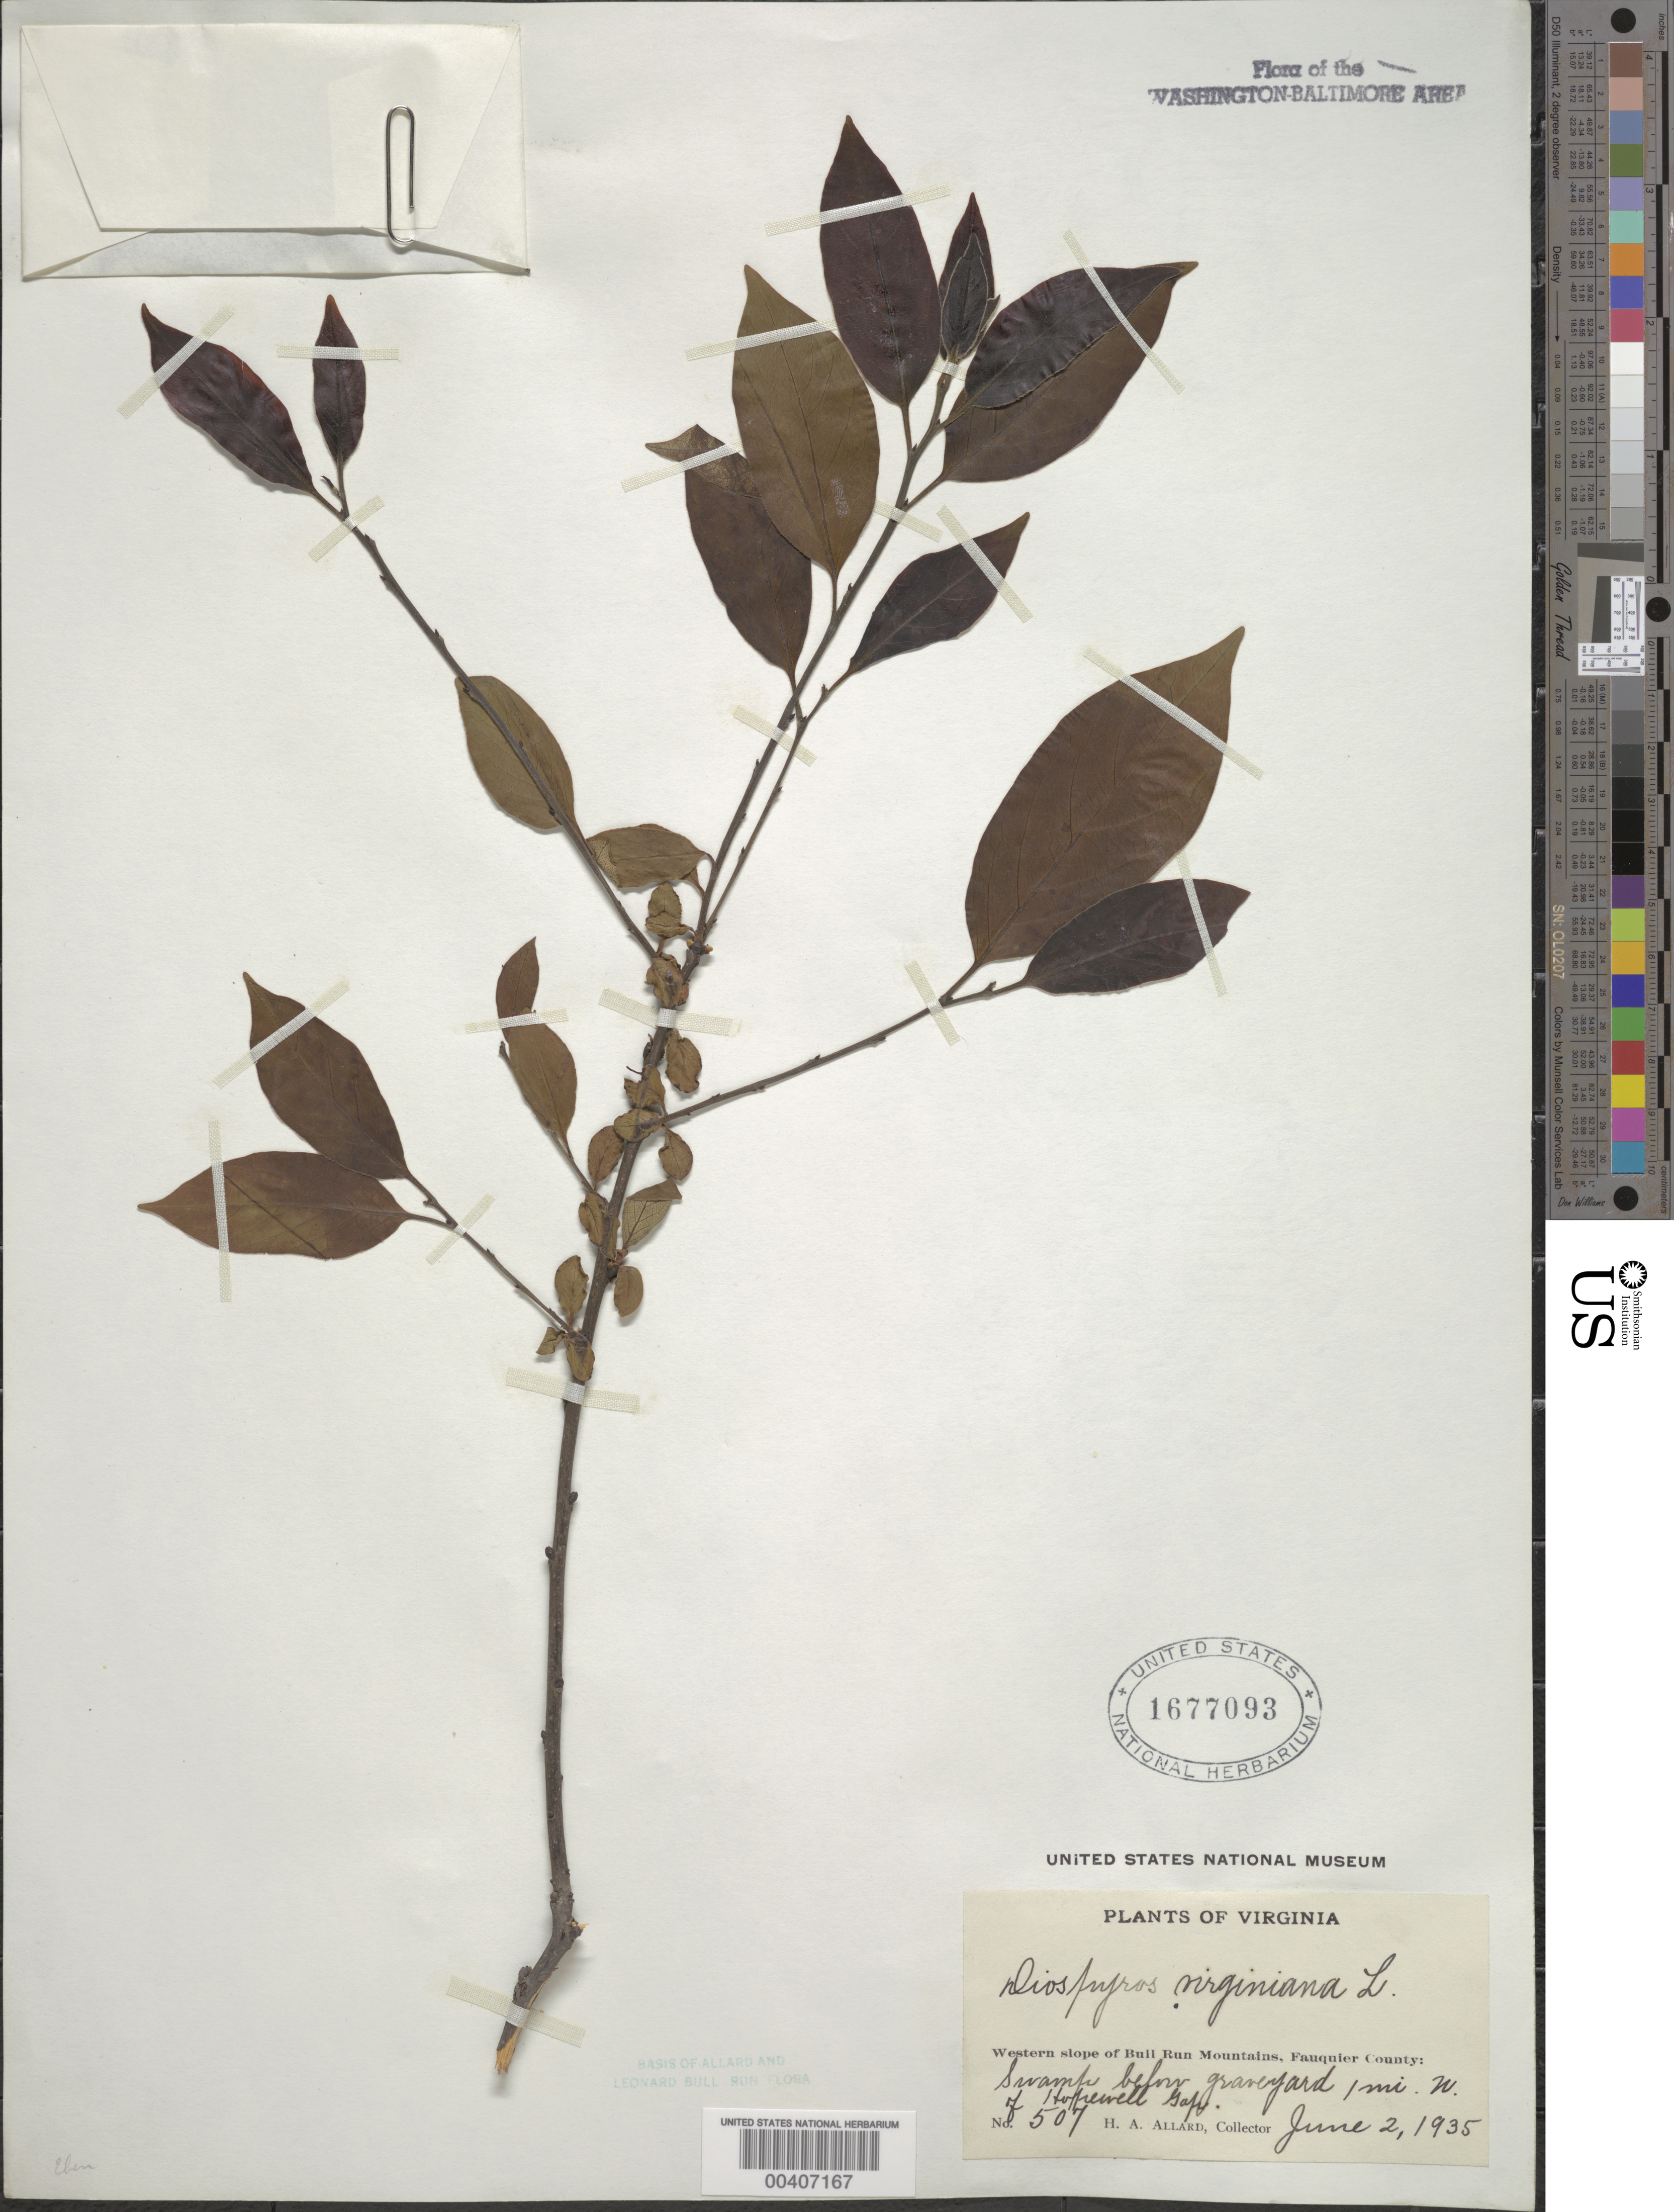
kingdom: Plantae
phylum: Tracheophyta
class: Magnoliopsida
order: Ericales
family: Ebenaceae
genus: Diospyros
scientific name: Diospyros virginiana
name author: L.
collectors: H. A. Allard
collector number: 507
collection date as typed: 02 Jun 1935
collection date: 1935-06-02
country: United States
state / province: Virginia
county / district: Fauquier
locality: Bull Run Mountains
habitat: Swamp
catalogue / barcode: US 1677093